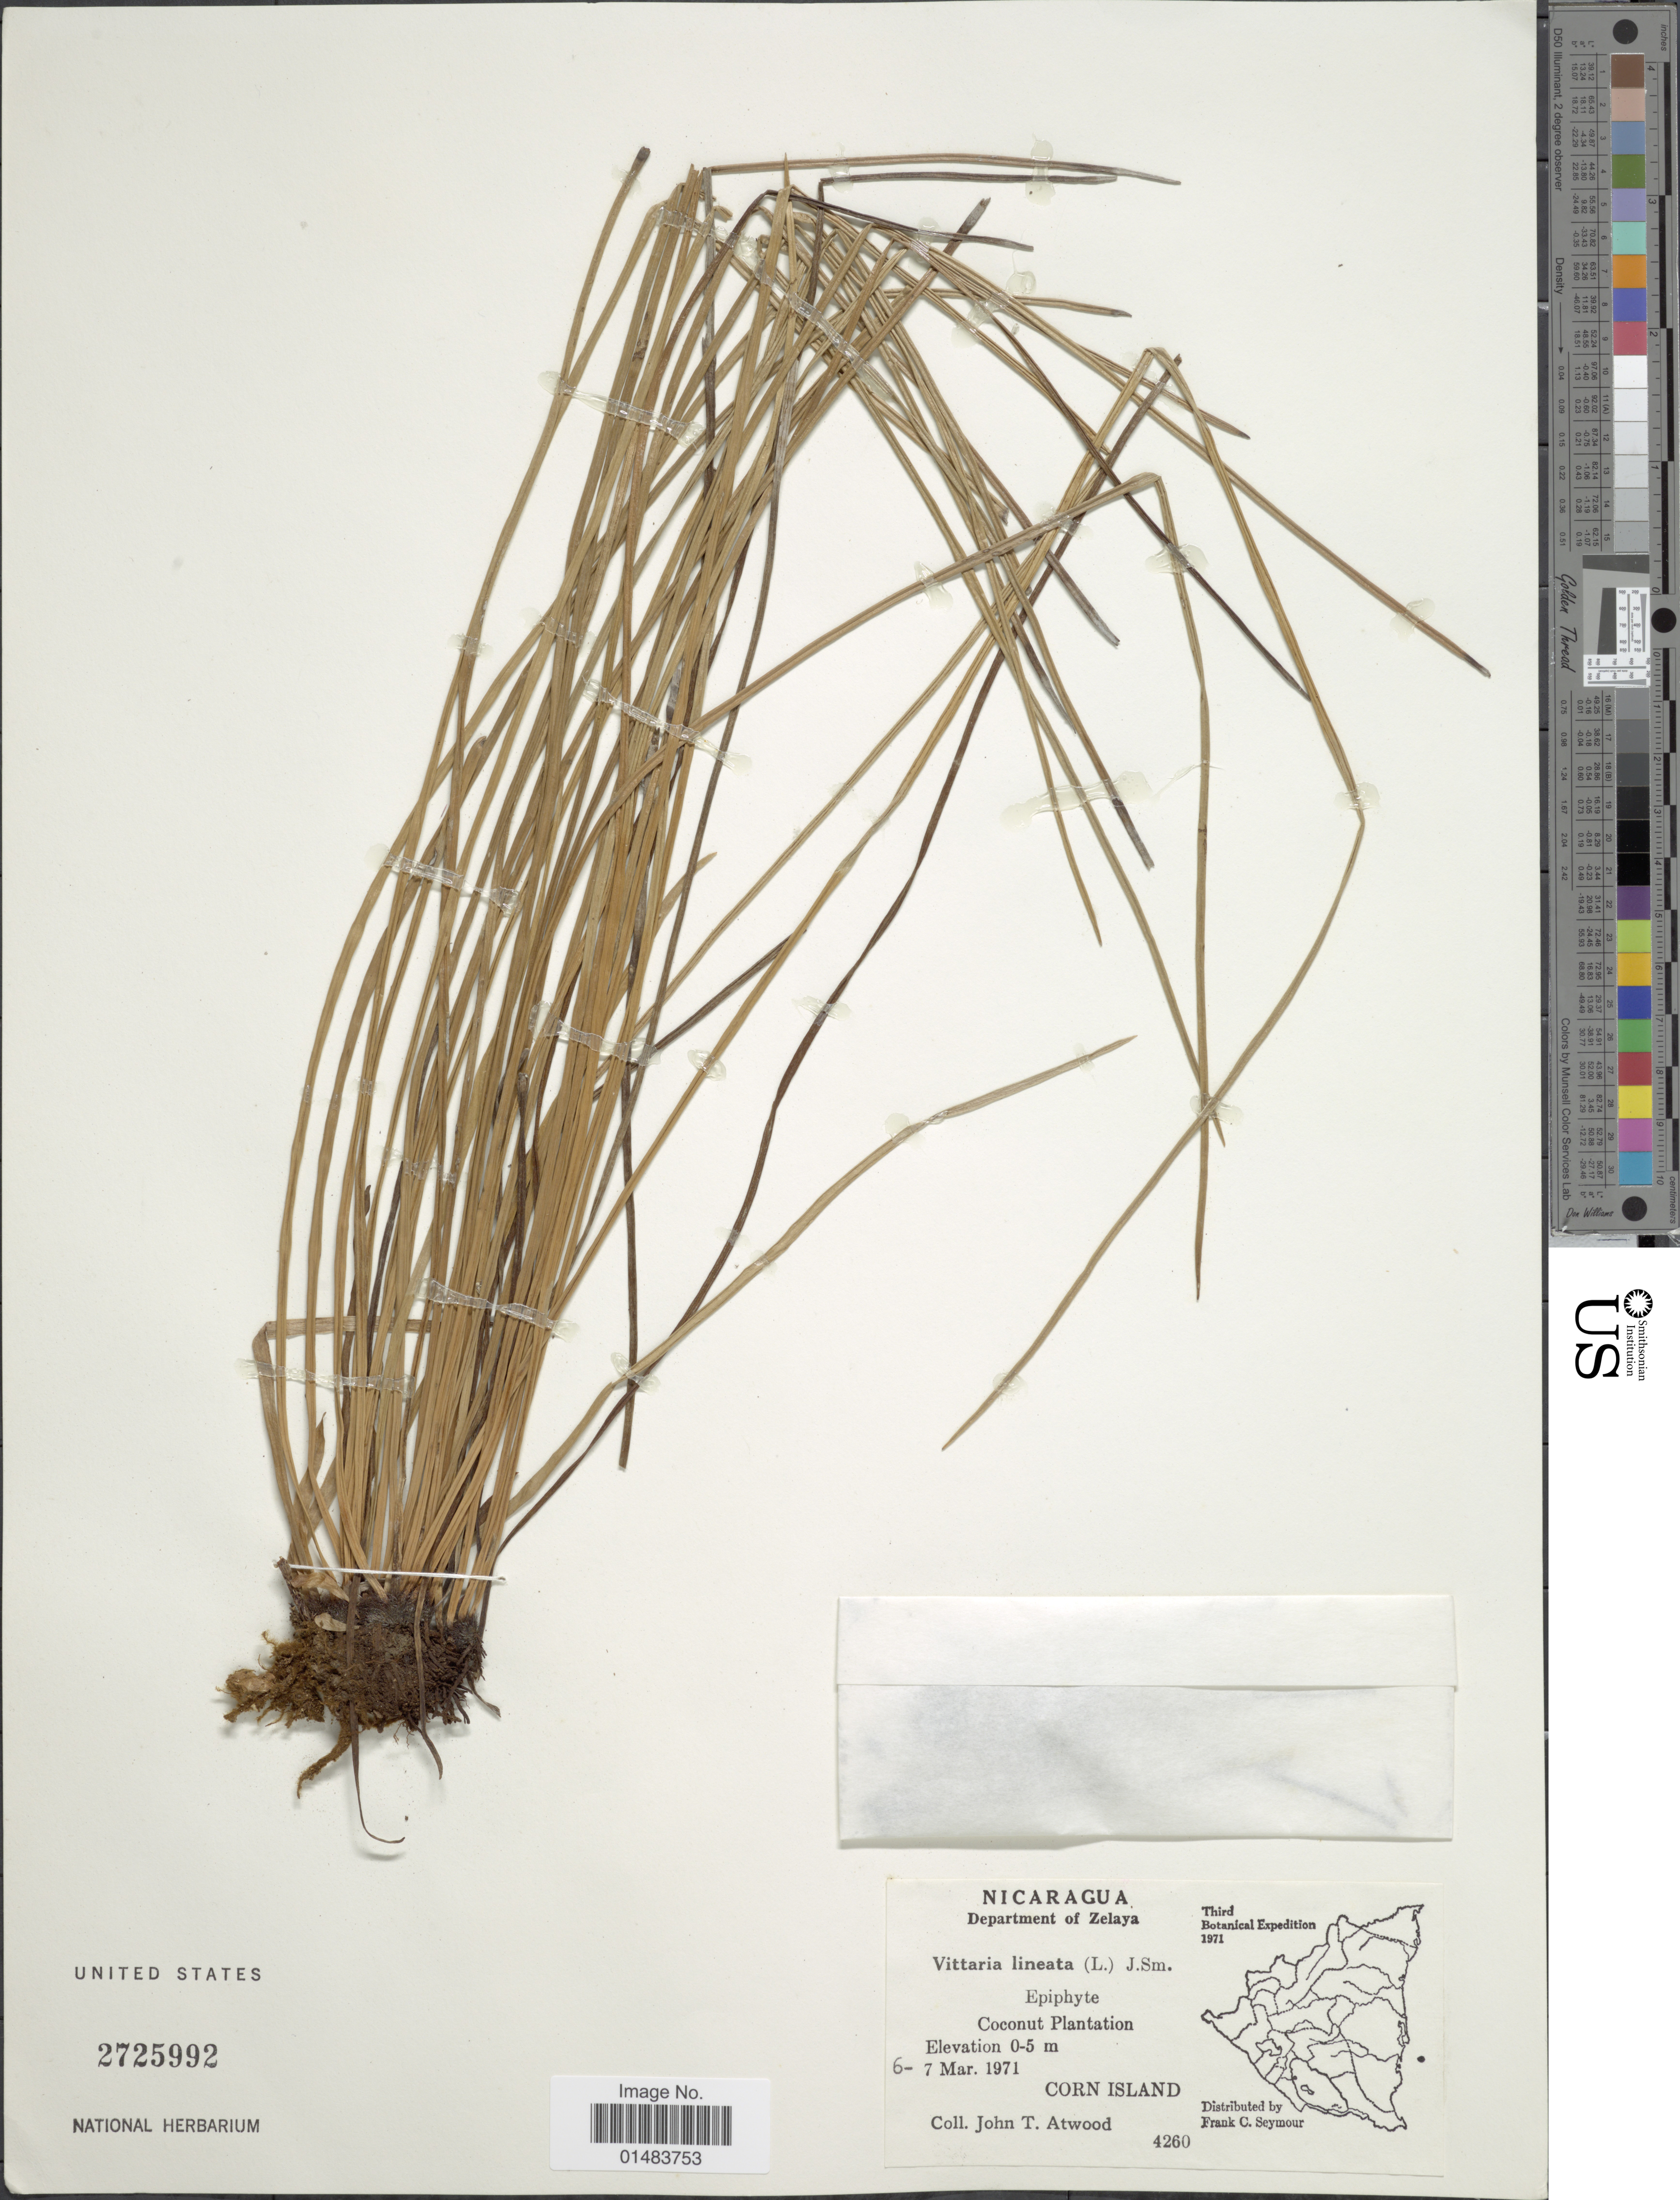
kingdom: Plantae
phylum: Tracheophyta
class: Polypodiopsida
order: Polypodiales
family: Pteridaceae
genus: Vittaria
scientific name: Vittaria lineata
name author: (L.) Sm.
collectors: J. T. Atwood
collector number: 4260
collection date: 1971-03-06/1971-03-07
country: Nicaragua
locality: Epiphyte, Coconut Plantation, Corn Island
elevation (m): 0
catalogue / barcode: US 2725992